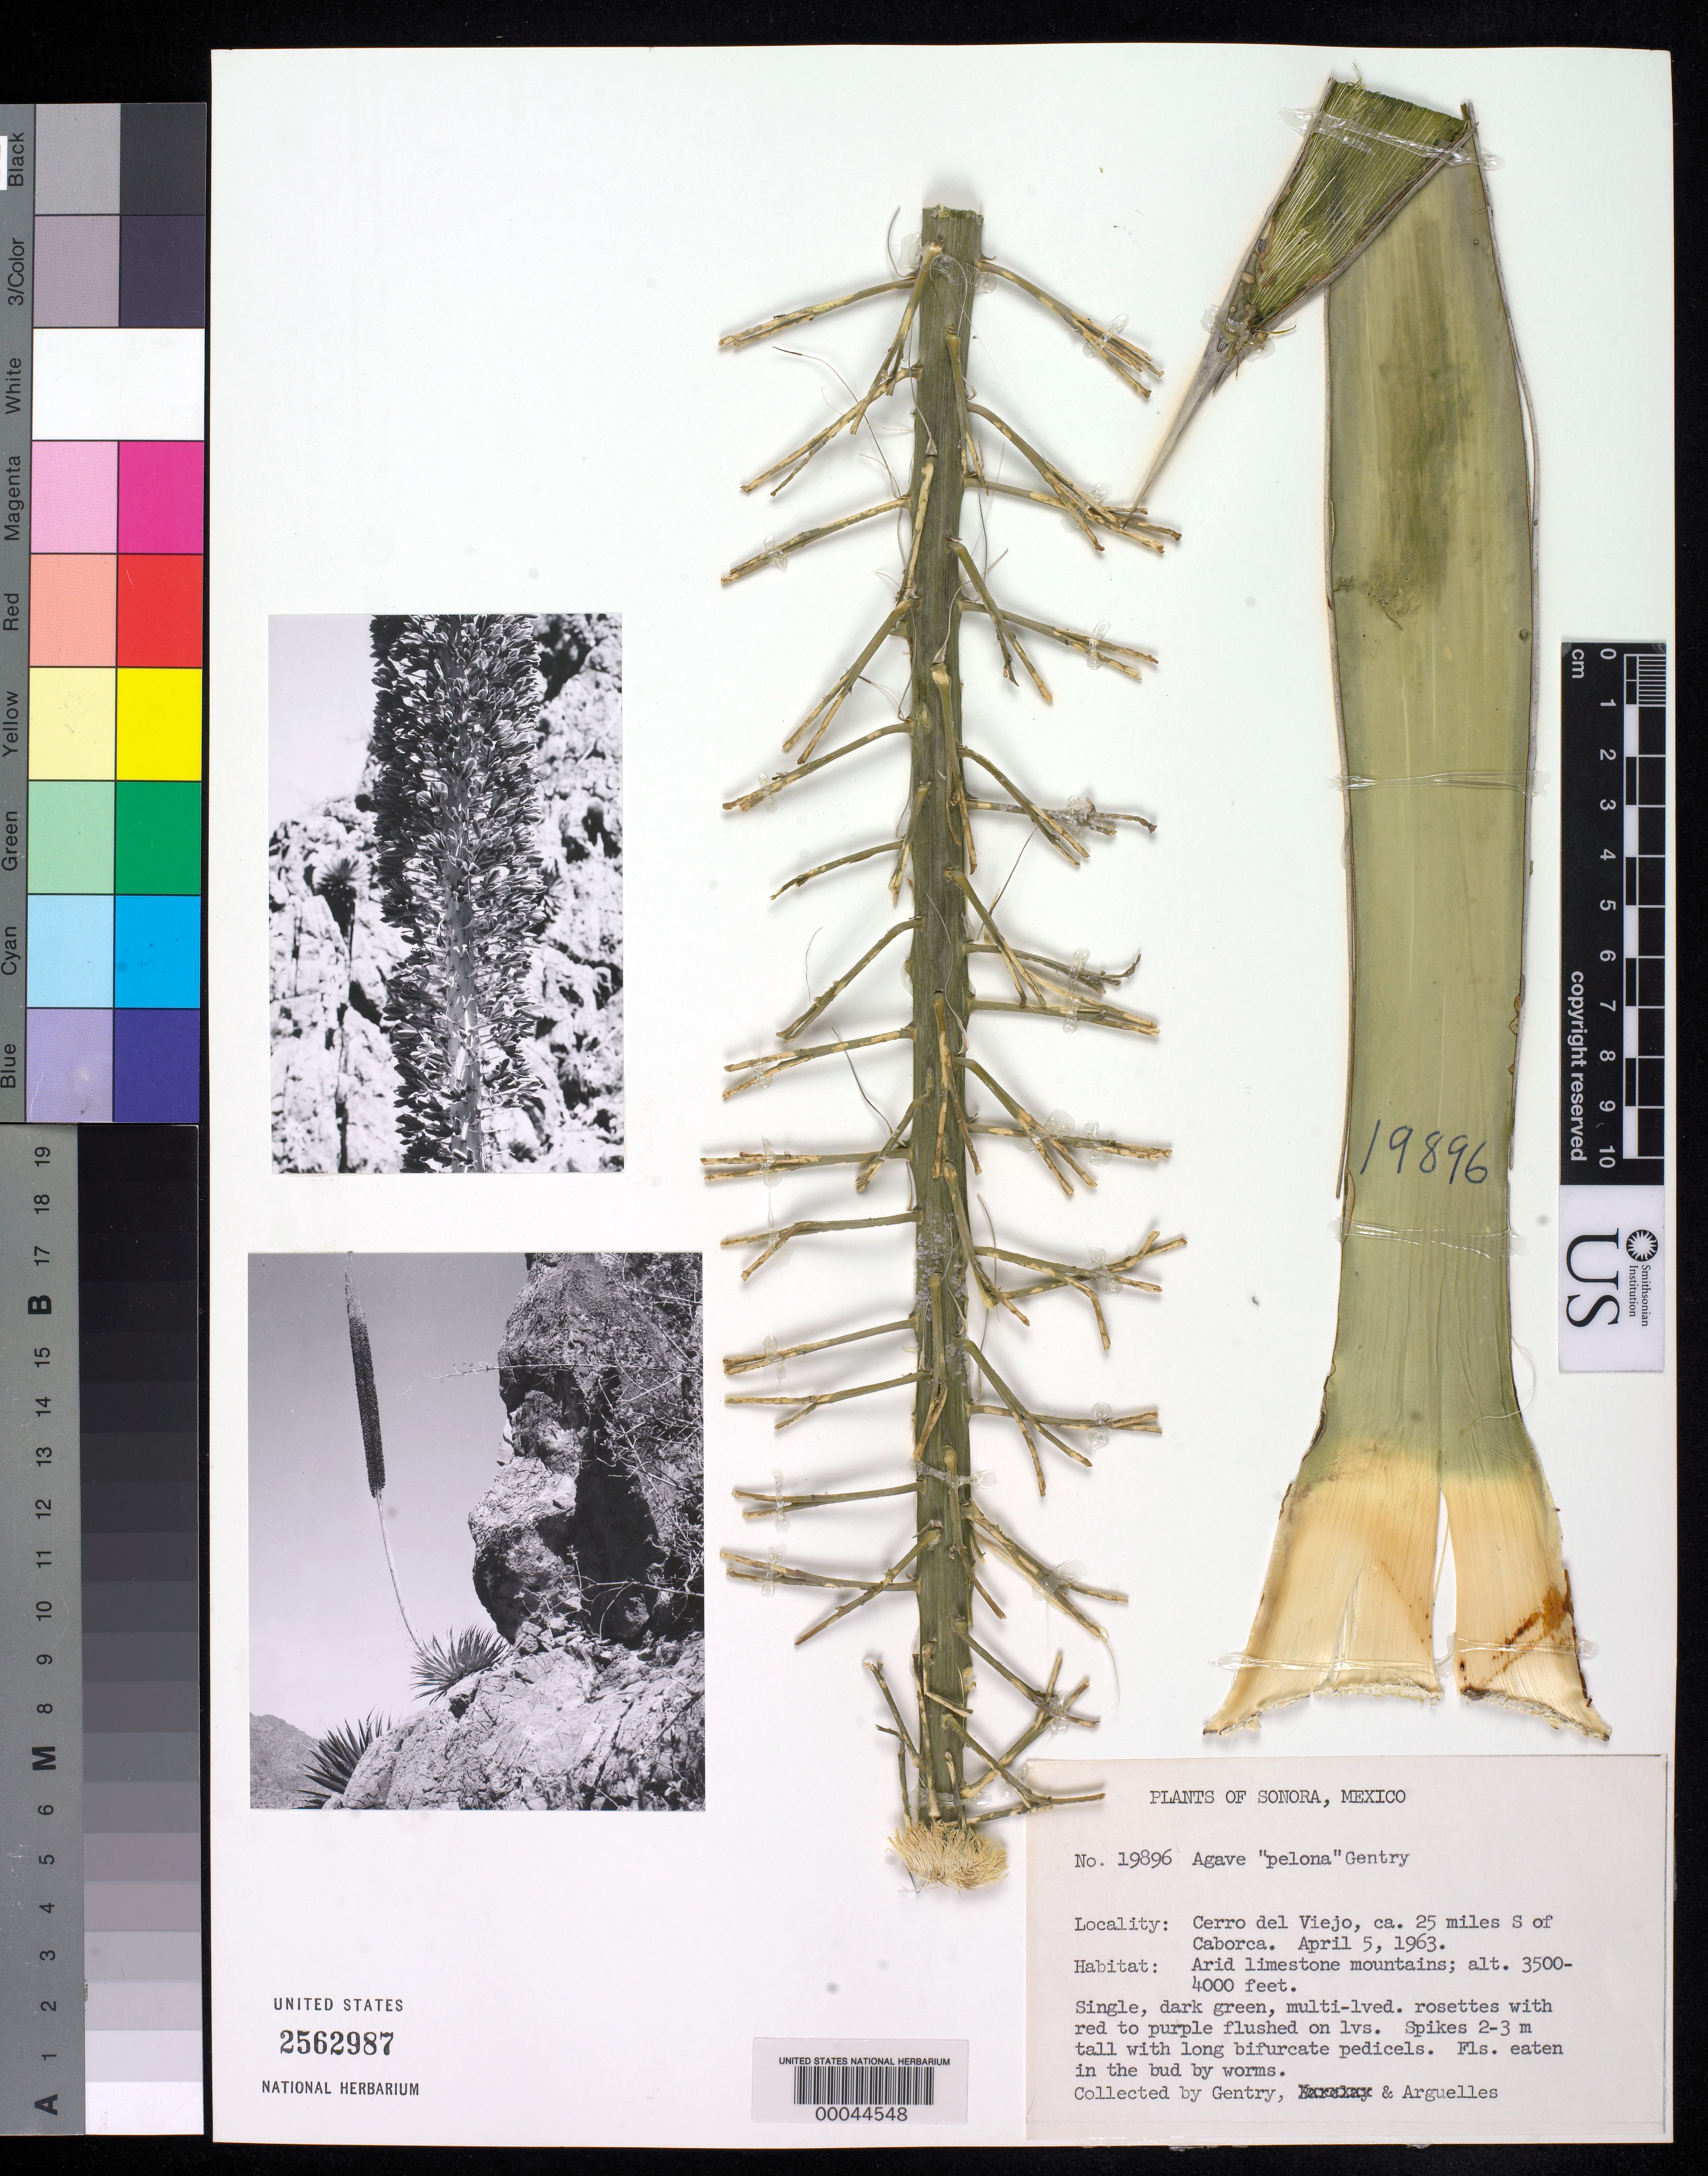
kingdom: Plantae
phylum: Tracheophyta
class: Liliopsida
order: Asparagales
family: Asparagaceae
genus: Agave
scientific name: Agave pelona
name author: Gentry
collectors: H. S. Gentry & J. Arguelles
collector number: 19896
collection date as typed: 05 Apr 1963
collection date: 1963-04-05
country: Mexico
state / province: Sonora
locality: Cerro del viejo, ca 25 mi S of caborca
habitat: Arid limestone mountains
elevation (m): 1067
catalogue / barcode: US 2562987